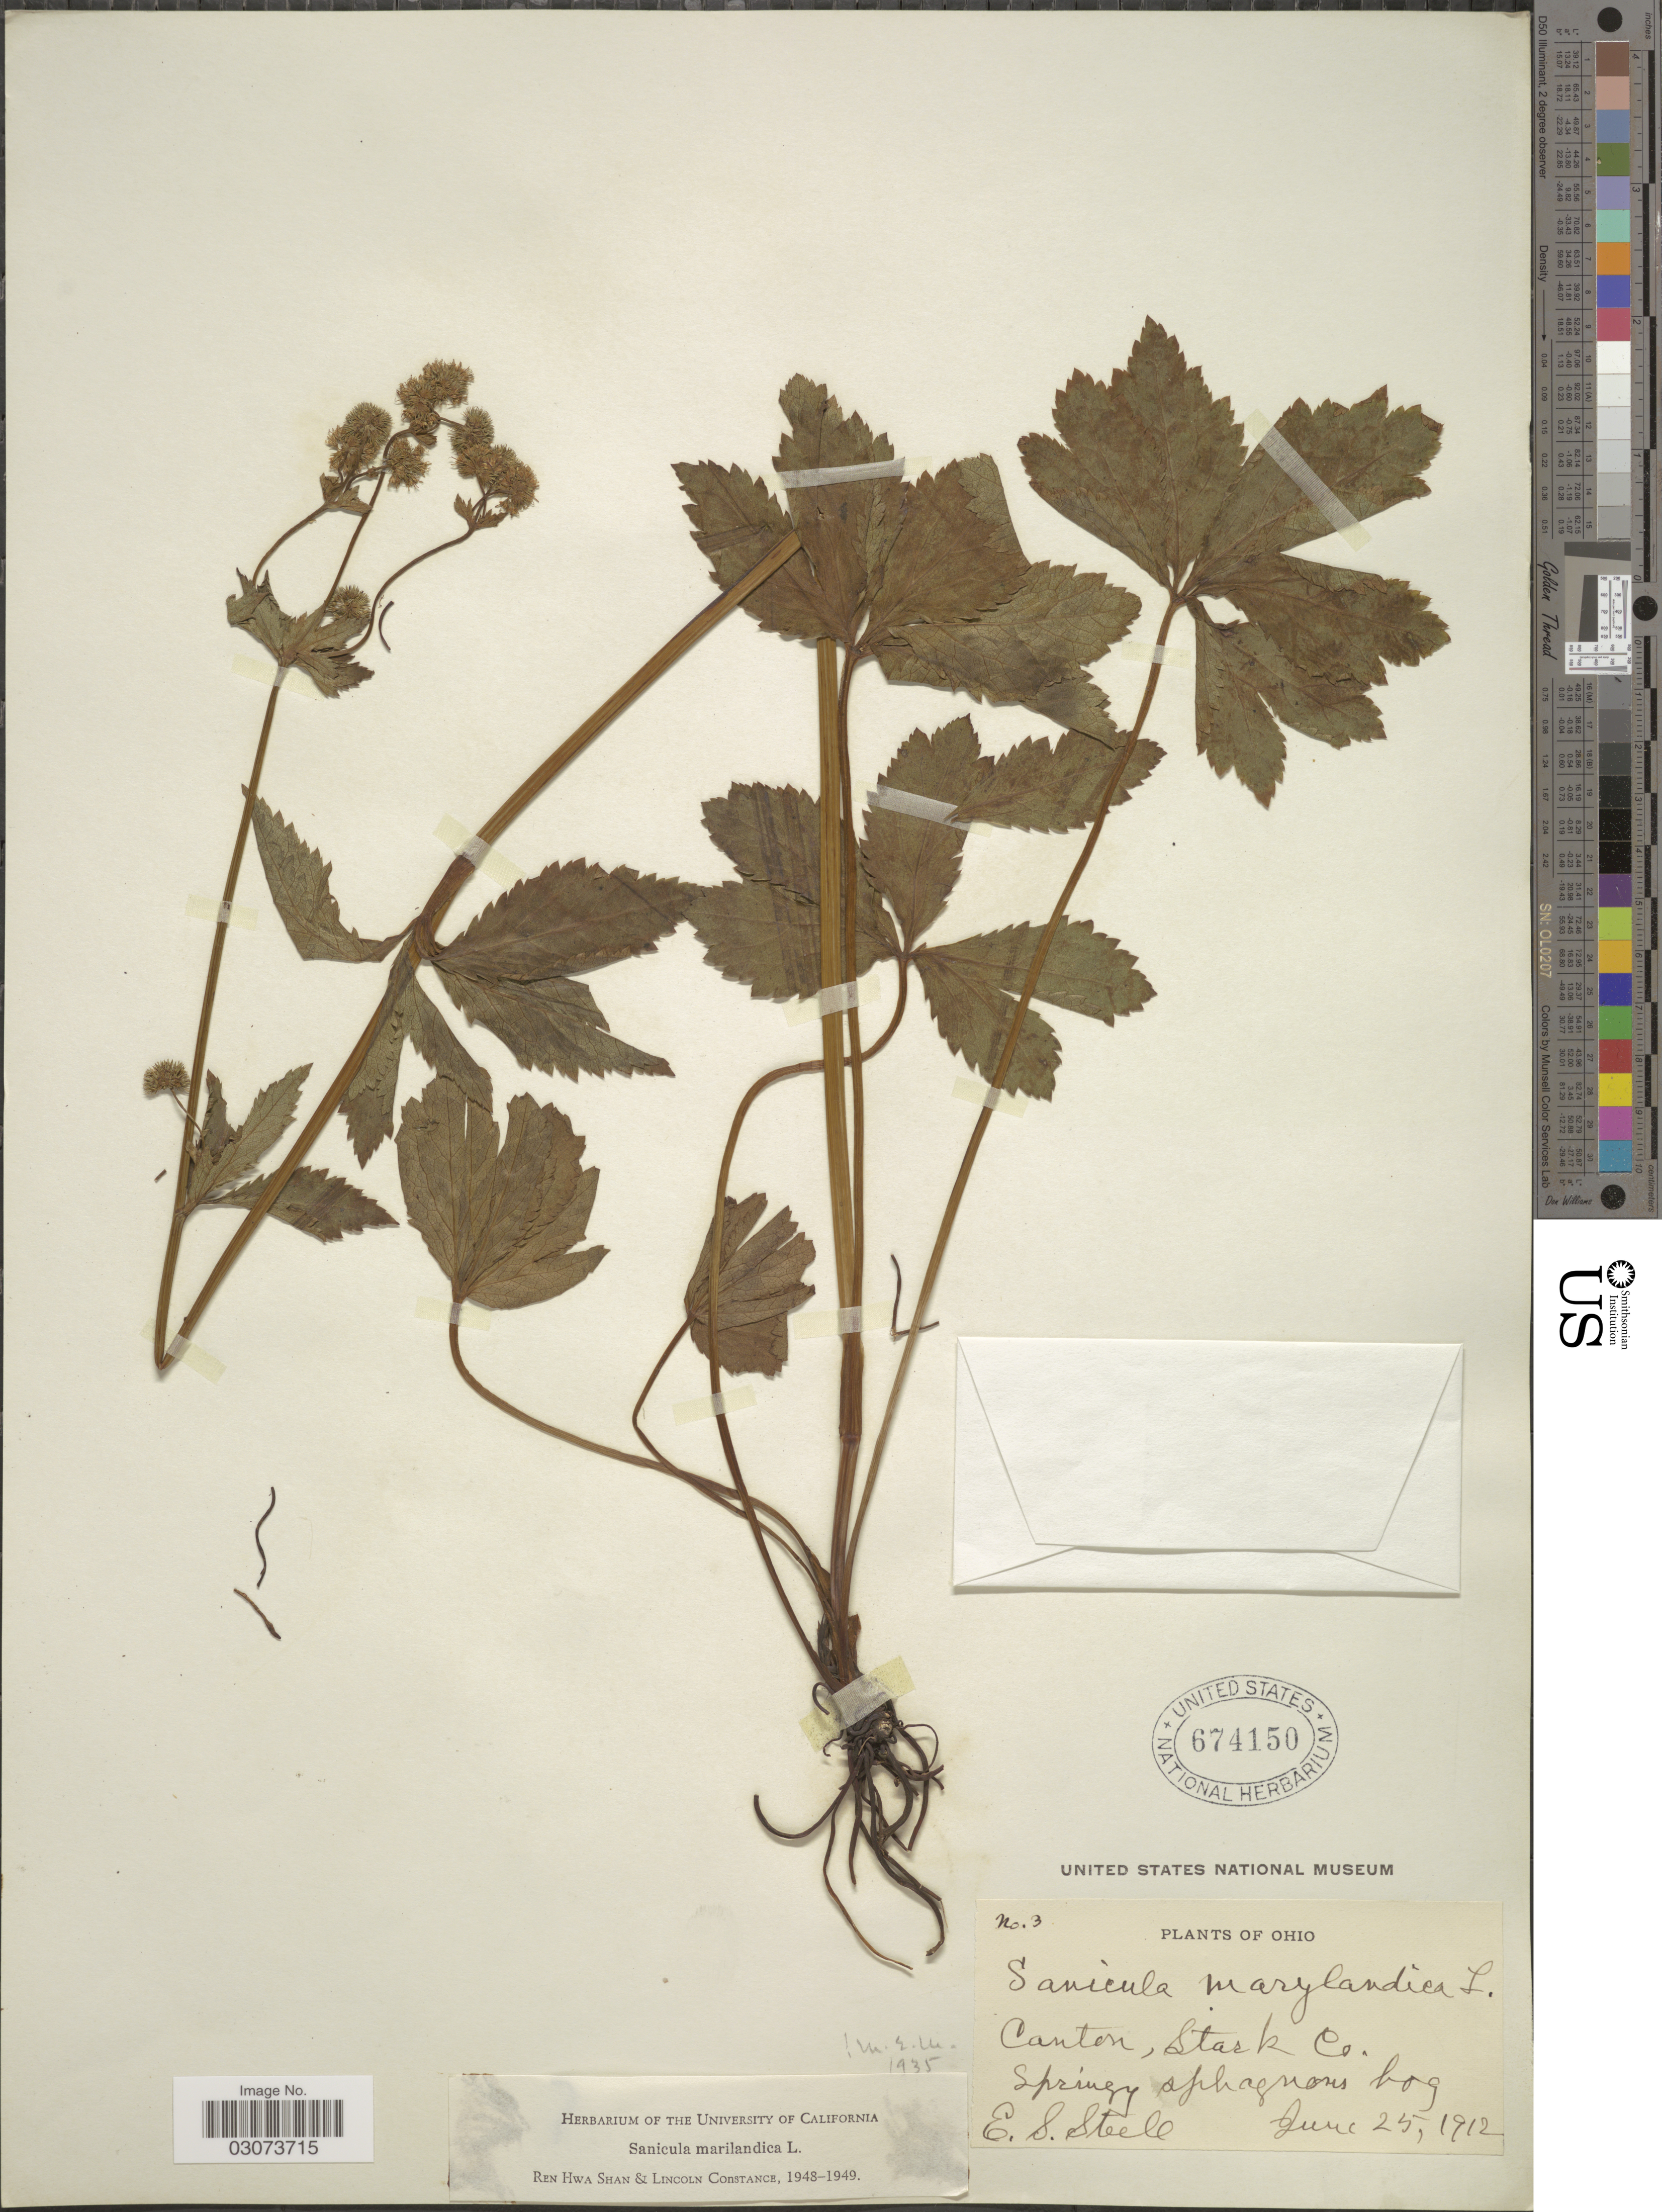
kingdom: Plantae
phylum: Tracheophyta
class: Magnoliopsida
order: Apiales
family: Apiaceae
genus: Sanicula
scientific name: Sanicula marilandica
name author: L.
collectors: E. Steele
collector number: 3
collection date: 1912-06-25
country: United States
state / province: Ohio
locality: Canton, Stark Co.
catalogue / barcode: US 674150